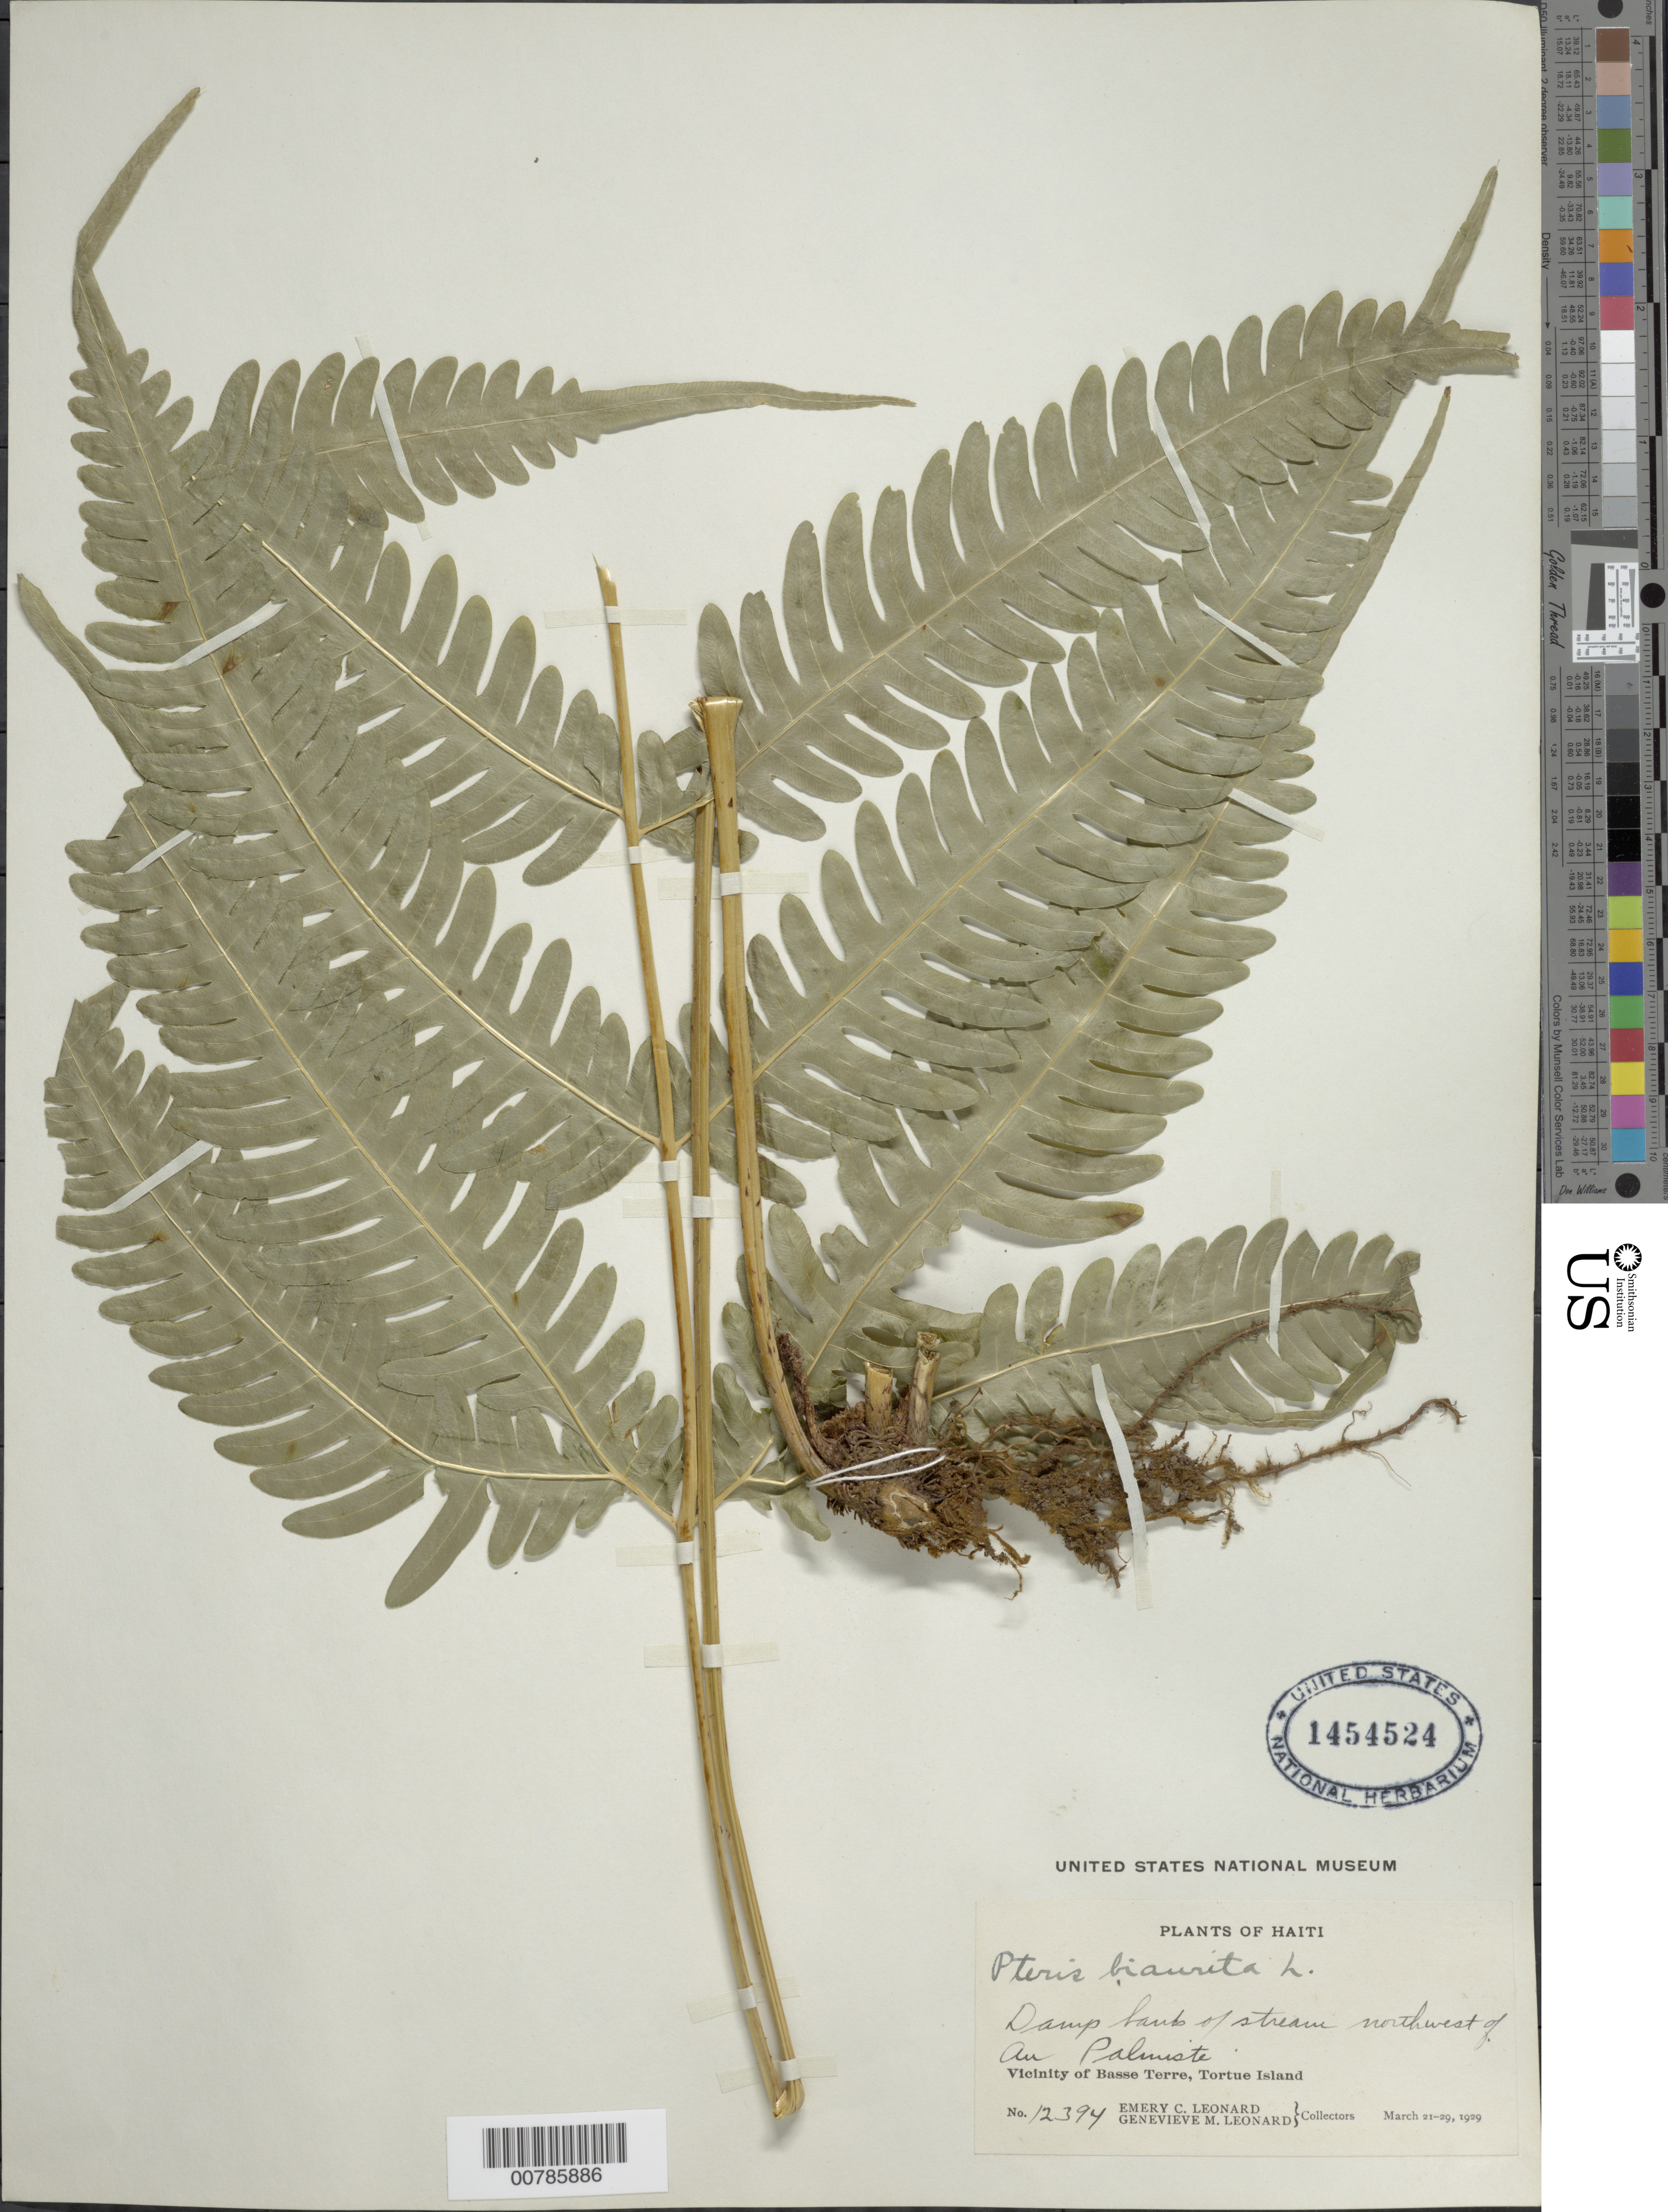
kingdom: Plantae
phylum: Tracheophyta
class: Polypodiopsida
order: Polypodiales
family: Pteridaceae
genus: Pteris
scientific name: Pteris biaurita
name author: L.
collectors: E. C. Leonard & G. M. Leonard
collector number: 12394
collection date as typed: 21 Mar 1929 29 Mar 1929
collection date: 1929-03-21/1929-03-29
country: Haiti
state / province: Nord-Óuest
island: Île de la Tortue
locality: Tortue Island, vicinity Basse Terre, NW of Au Palmiste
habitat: Damp bank of stream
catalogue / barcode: US 1454524